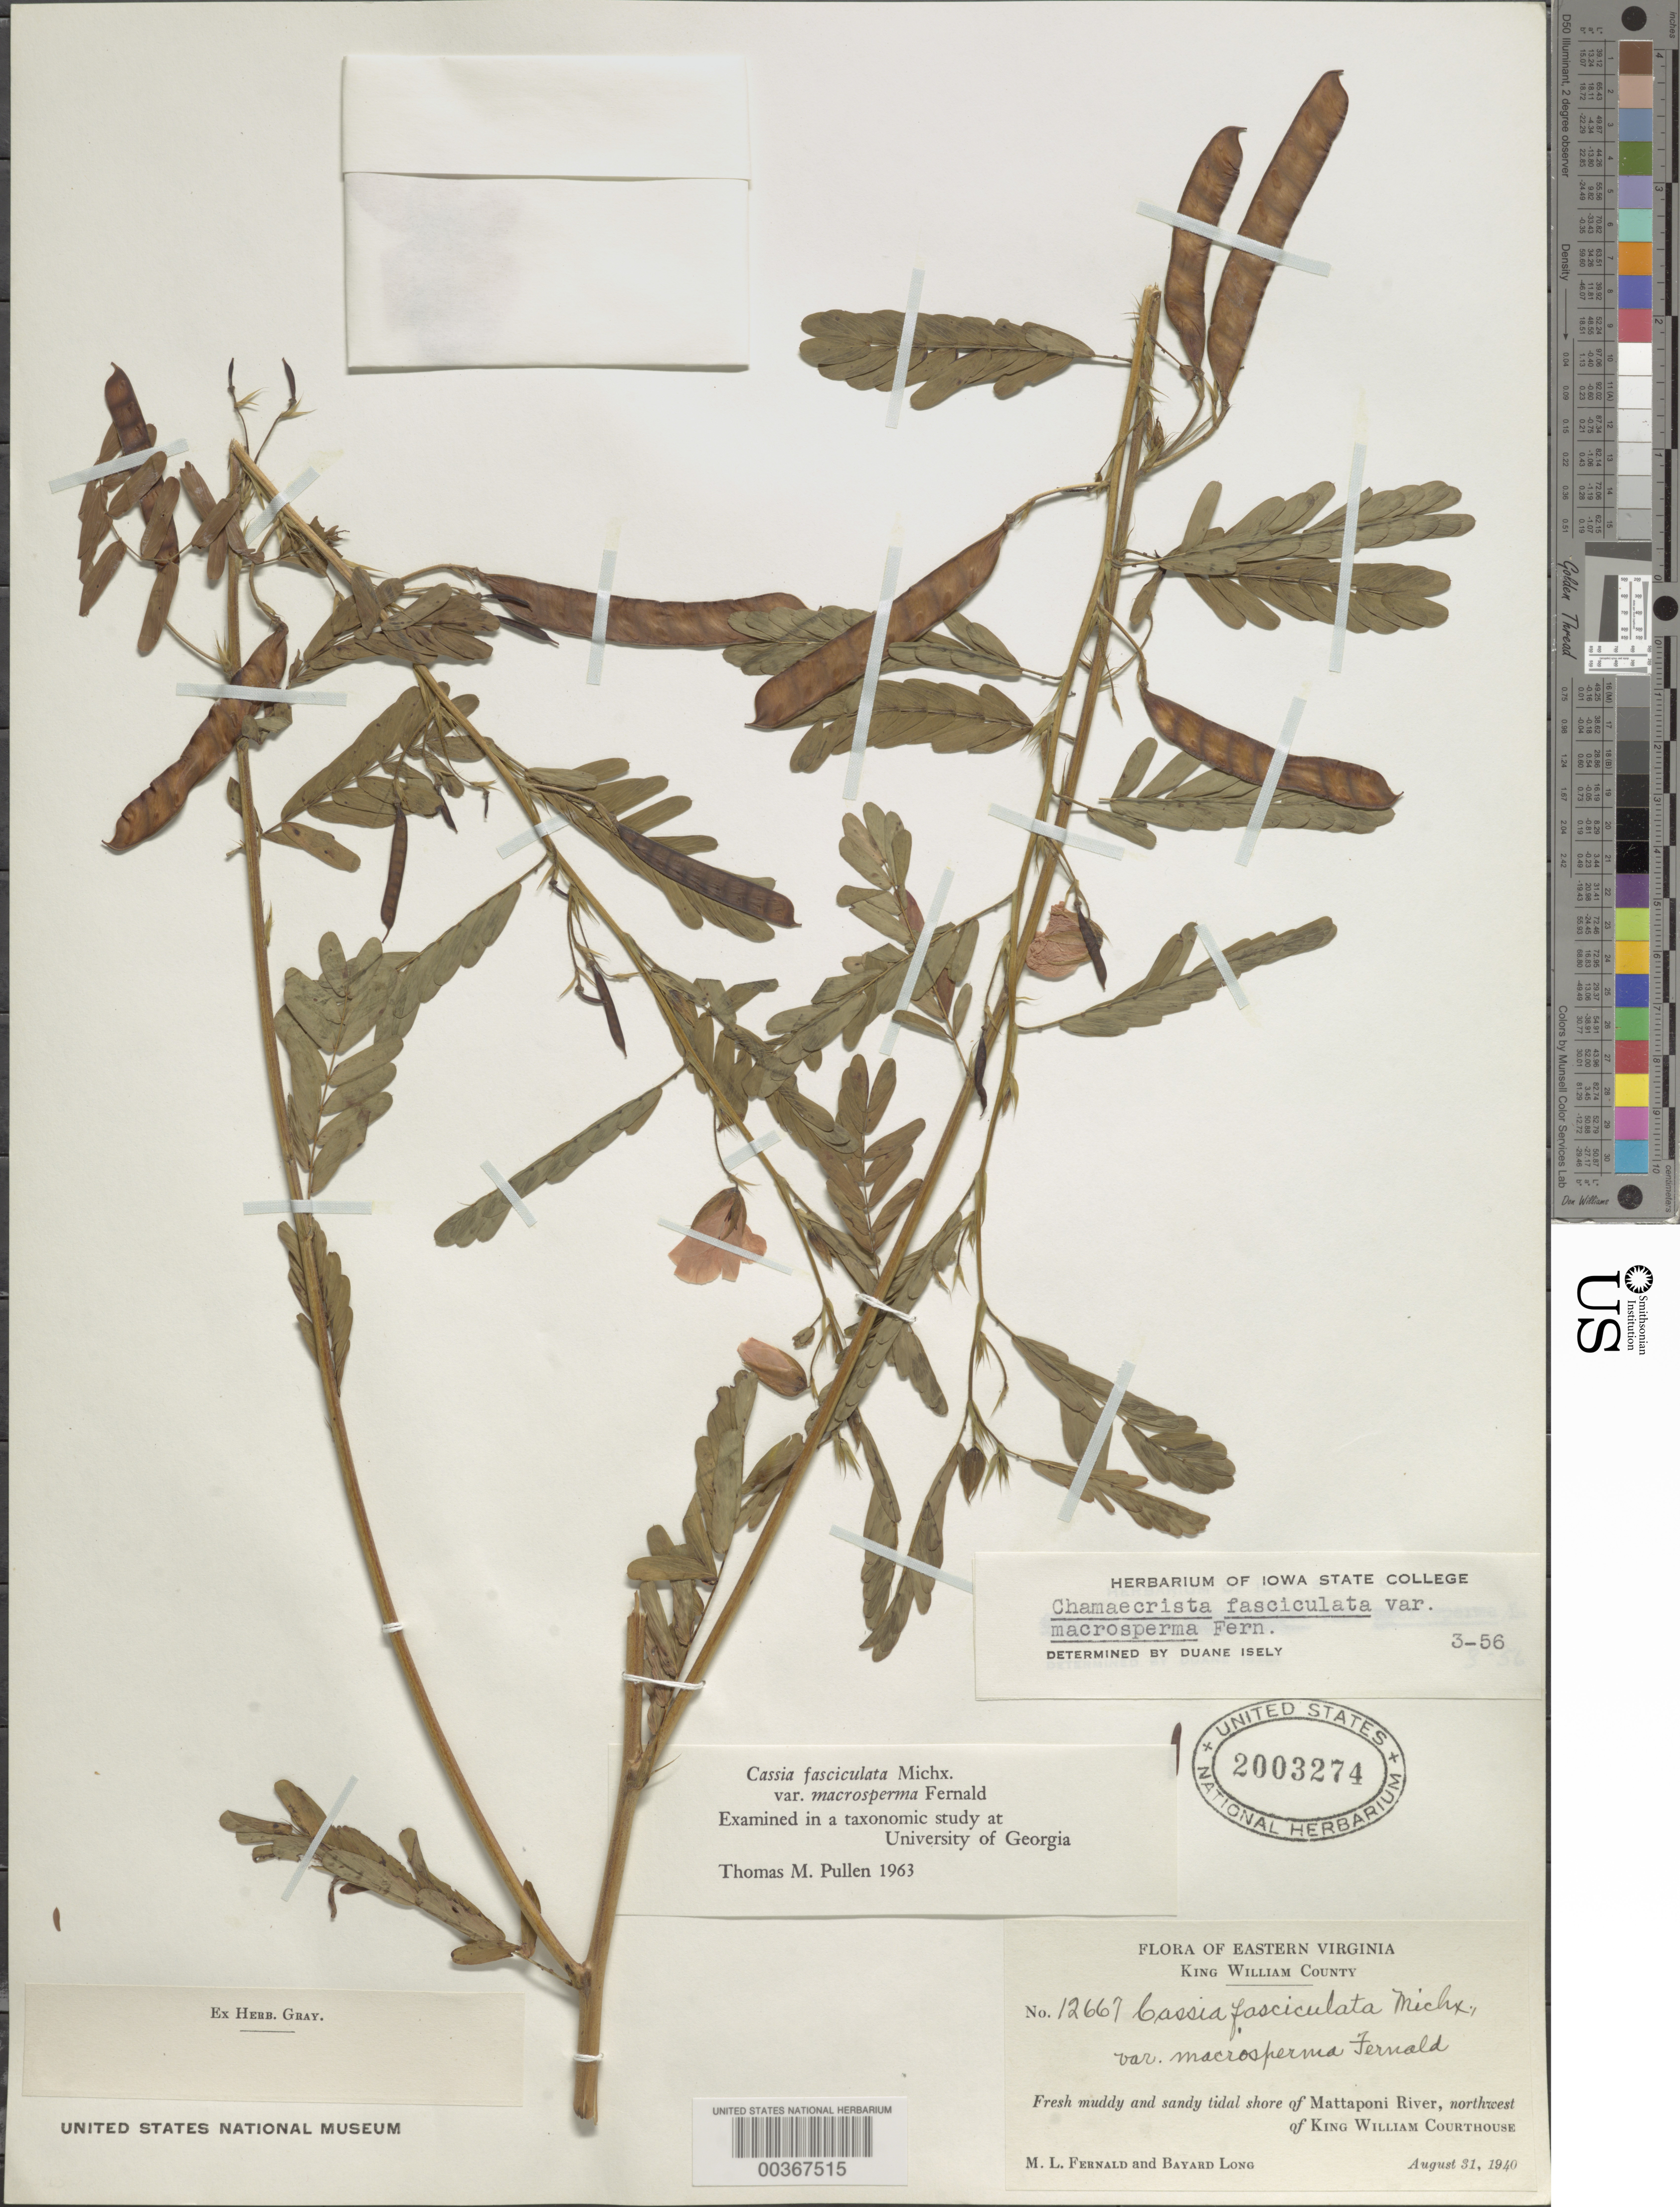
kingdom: Plantae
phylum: Tracheophyta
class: Magnoliopsida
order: Fabales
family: Fabaceae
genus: Chamaecrista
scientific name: Chamaecrista fasciculata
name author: (Michx.) Greene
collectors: M. L. Fernald & B. H. Long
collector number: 12667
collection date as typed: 31 Aug 1940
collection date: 1940-08-31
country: United States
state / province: Virginia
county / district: King William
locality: Mattaponi river, nw of king william courthouse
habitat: Fresh muddy and sandy tidal shore of river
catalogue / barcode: US 2003274